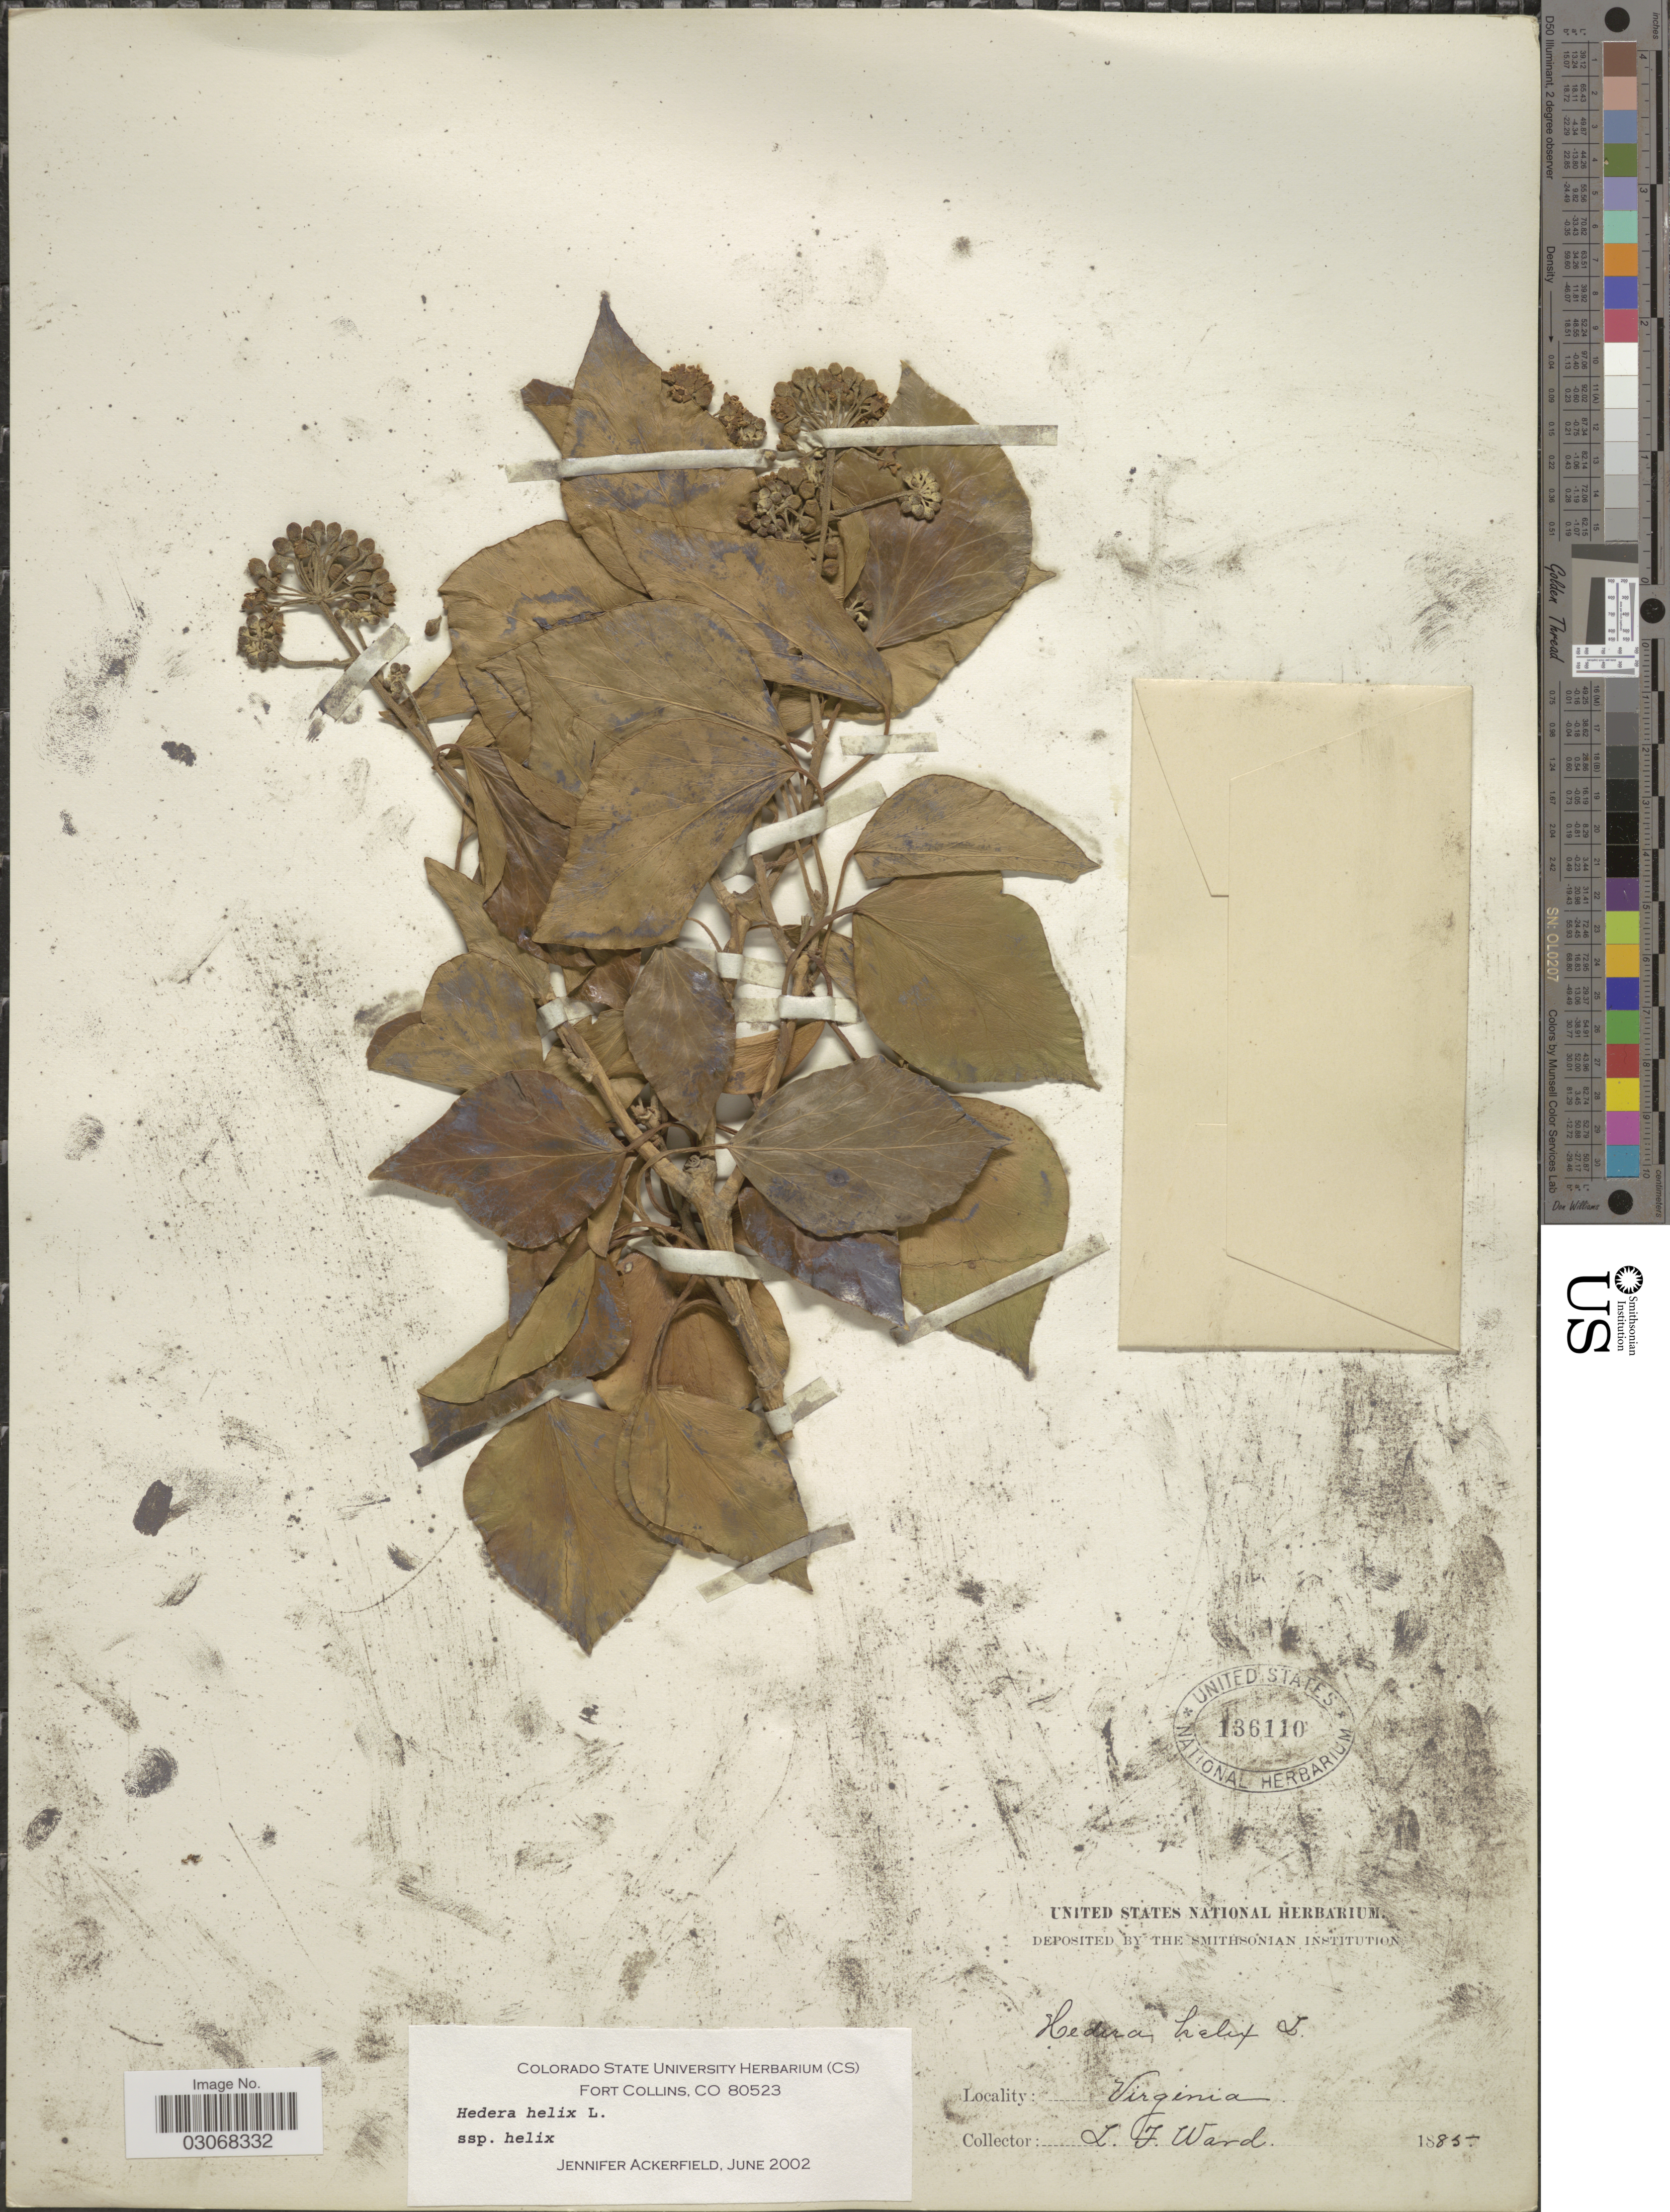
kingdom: Plantae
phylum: Tracheophyta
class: Magnoliopsida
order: Apiales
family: Araliaceae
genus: Hedera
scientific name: Hedera helix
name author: L.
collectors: L. Ward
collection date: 1885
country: United States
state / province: Virginia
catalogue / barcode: US 136110